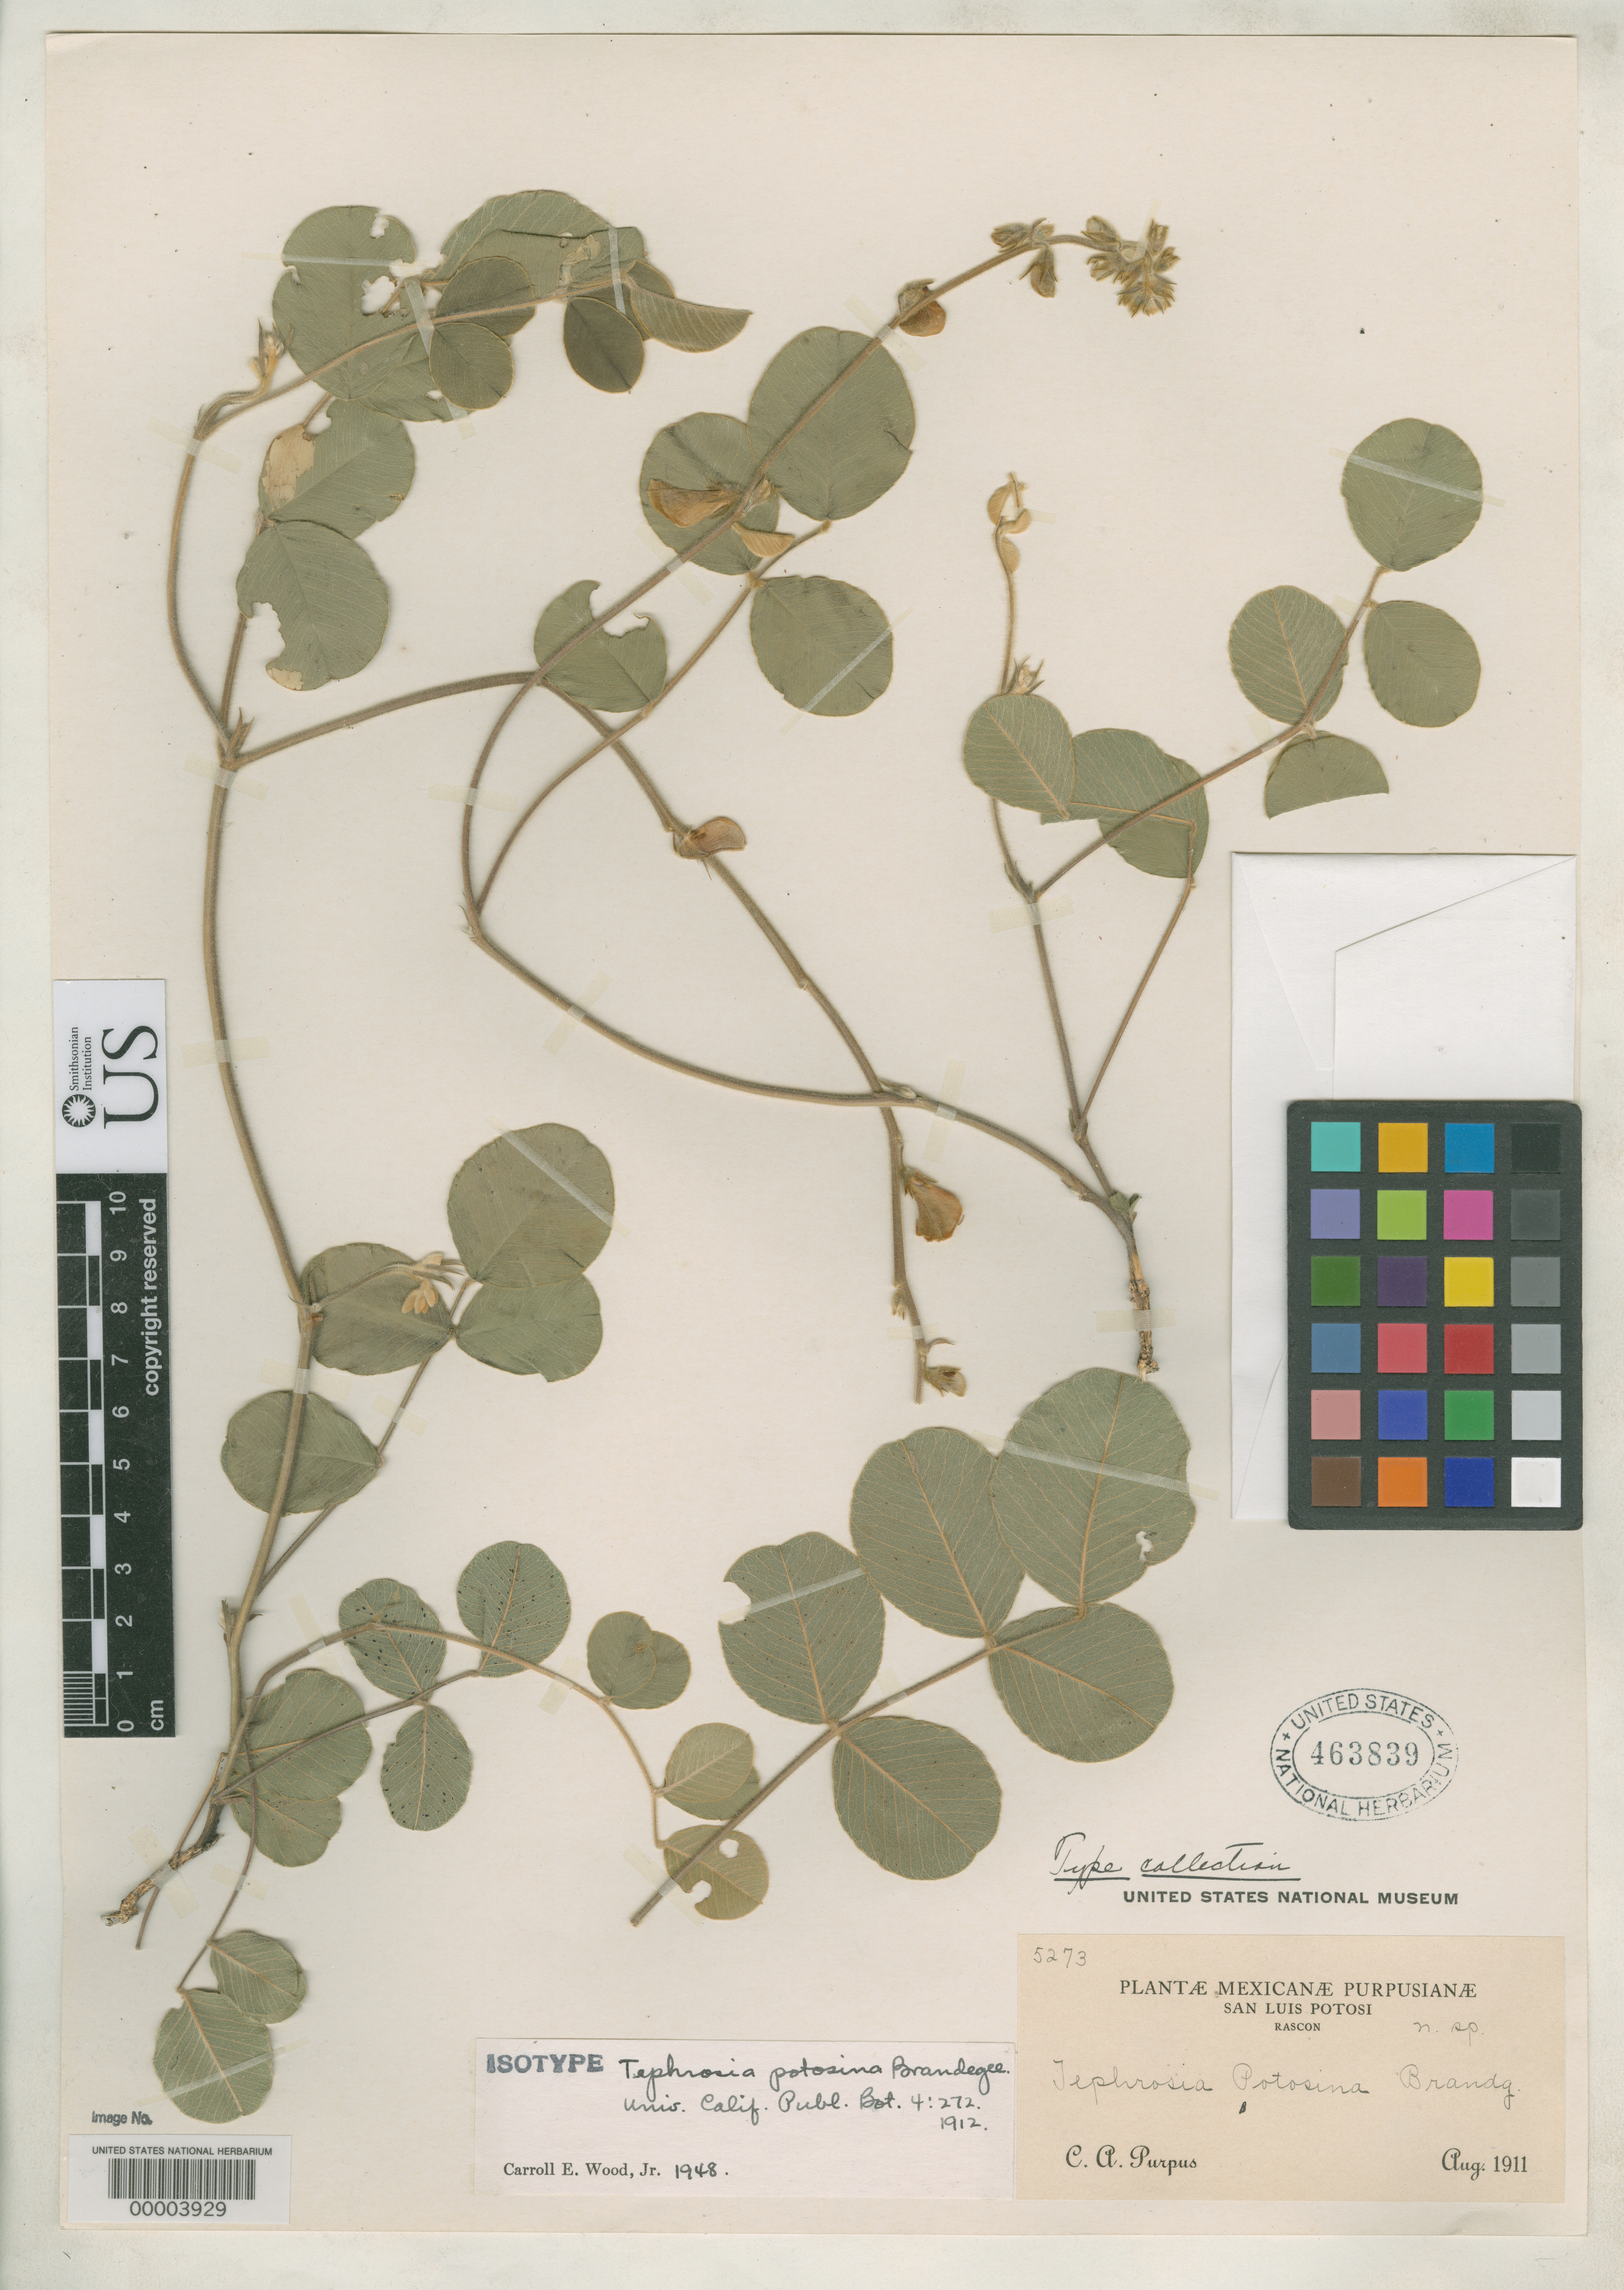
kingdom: Plantae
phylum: Tracheophyta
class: Magnoliopsida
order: Fabales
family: Fabaceae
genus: Tephrosia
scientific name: Tephrosia potosina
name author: Brandegee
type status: Isotype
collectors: C. A. Purpus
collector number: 5273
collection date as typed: Aug 1911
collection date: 1911-08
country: Mexico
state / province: San Luis Potosi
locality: Near Rascon.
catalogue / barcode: US 463839